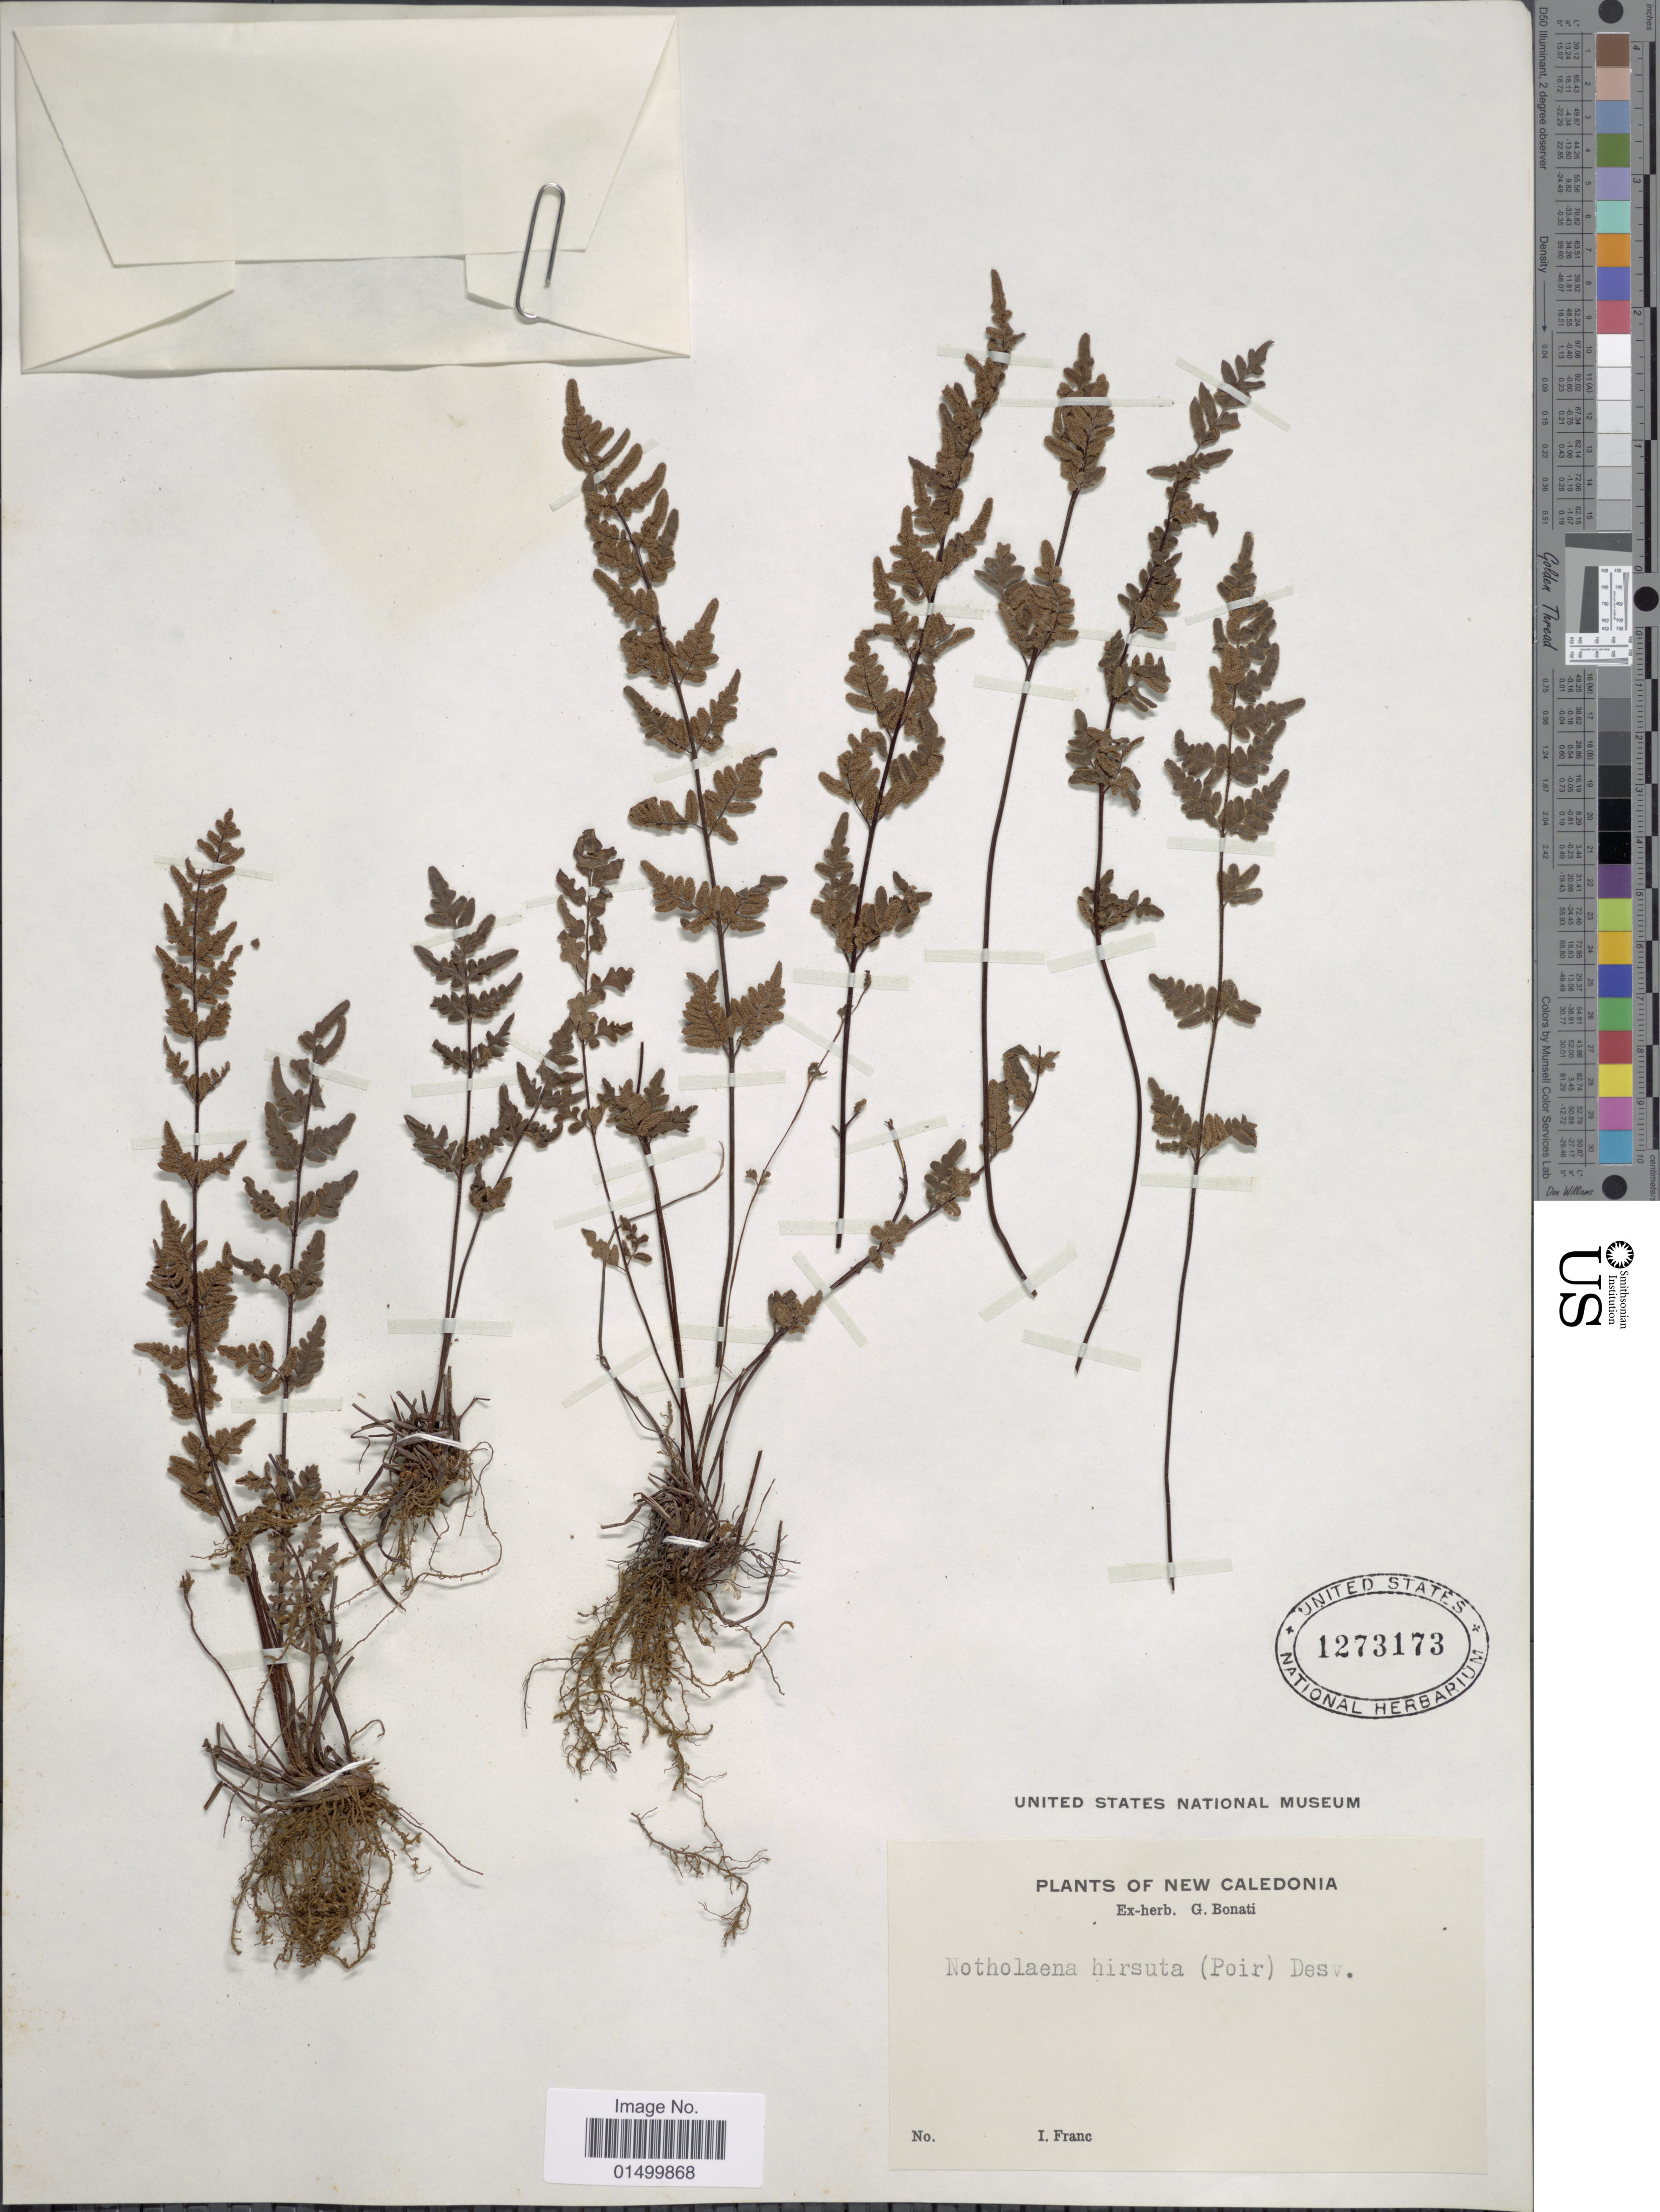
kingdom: Plantae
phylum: Tracheophyta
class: Polypodiopsida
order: Polypodiales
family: Pteridaceae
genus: Cheilanthes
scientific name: Cheilanthes hirsuta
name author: Link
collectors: I. Franc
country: New Caledonia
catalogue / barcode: US 1273173